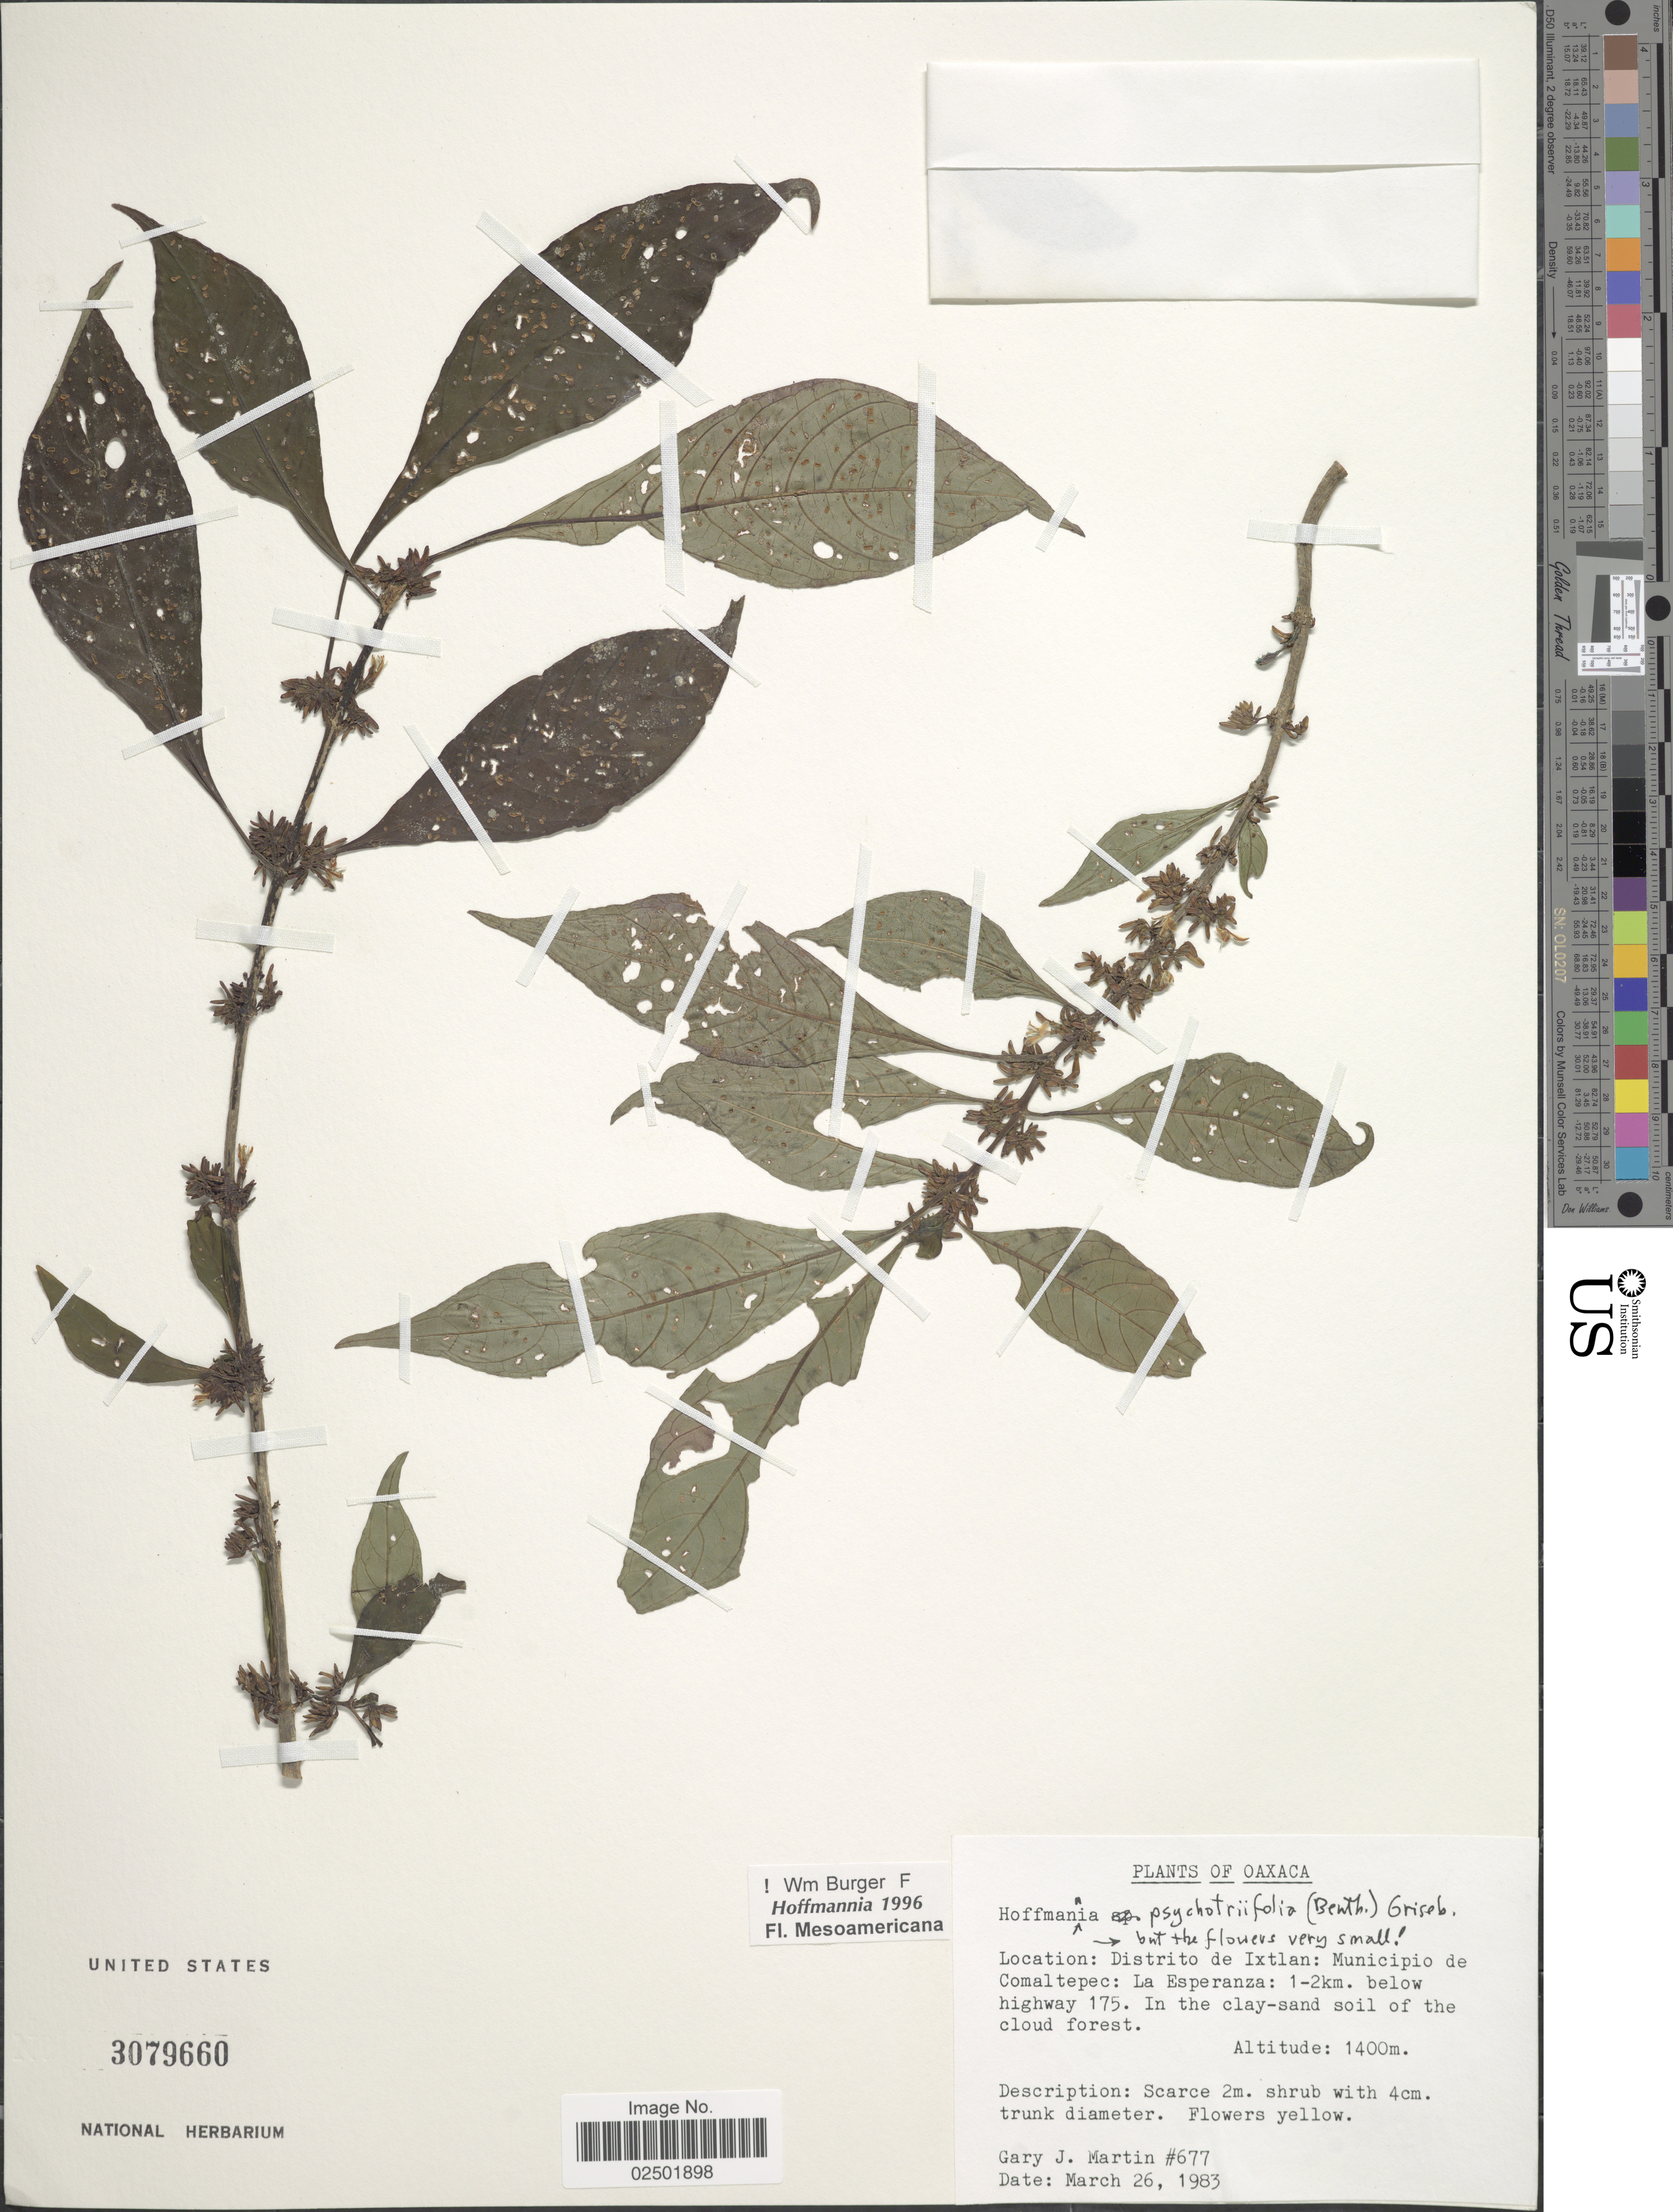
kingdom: Plantae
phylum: Tracheophyta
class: Magnoliopsida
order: Gentianales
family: Rubiaceae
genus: Hoffmannia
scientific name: Hoffmannia psychotriifolia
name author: (Benth.) Griseb.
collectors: G. J. Martin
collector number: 677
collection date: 1983-03-26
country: Mexico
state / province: Oaxaca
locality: Distrito de Ixtlan: Municipio de Comaltepec: La Esperanza: 1-2km below highway 175. In the clay-sand soil of the cloud forest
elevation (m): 1400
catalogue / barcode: US 3079660